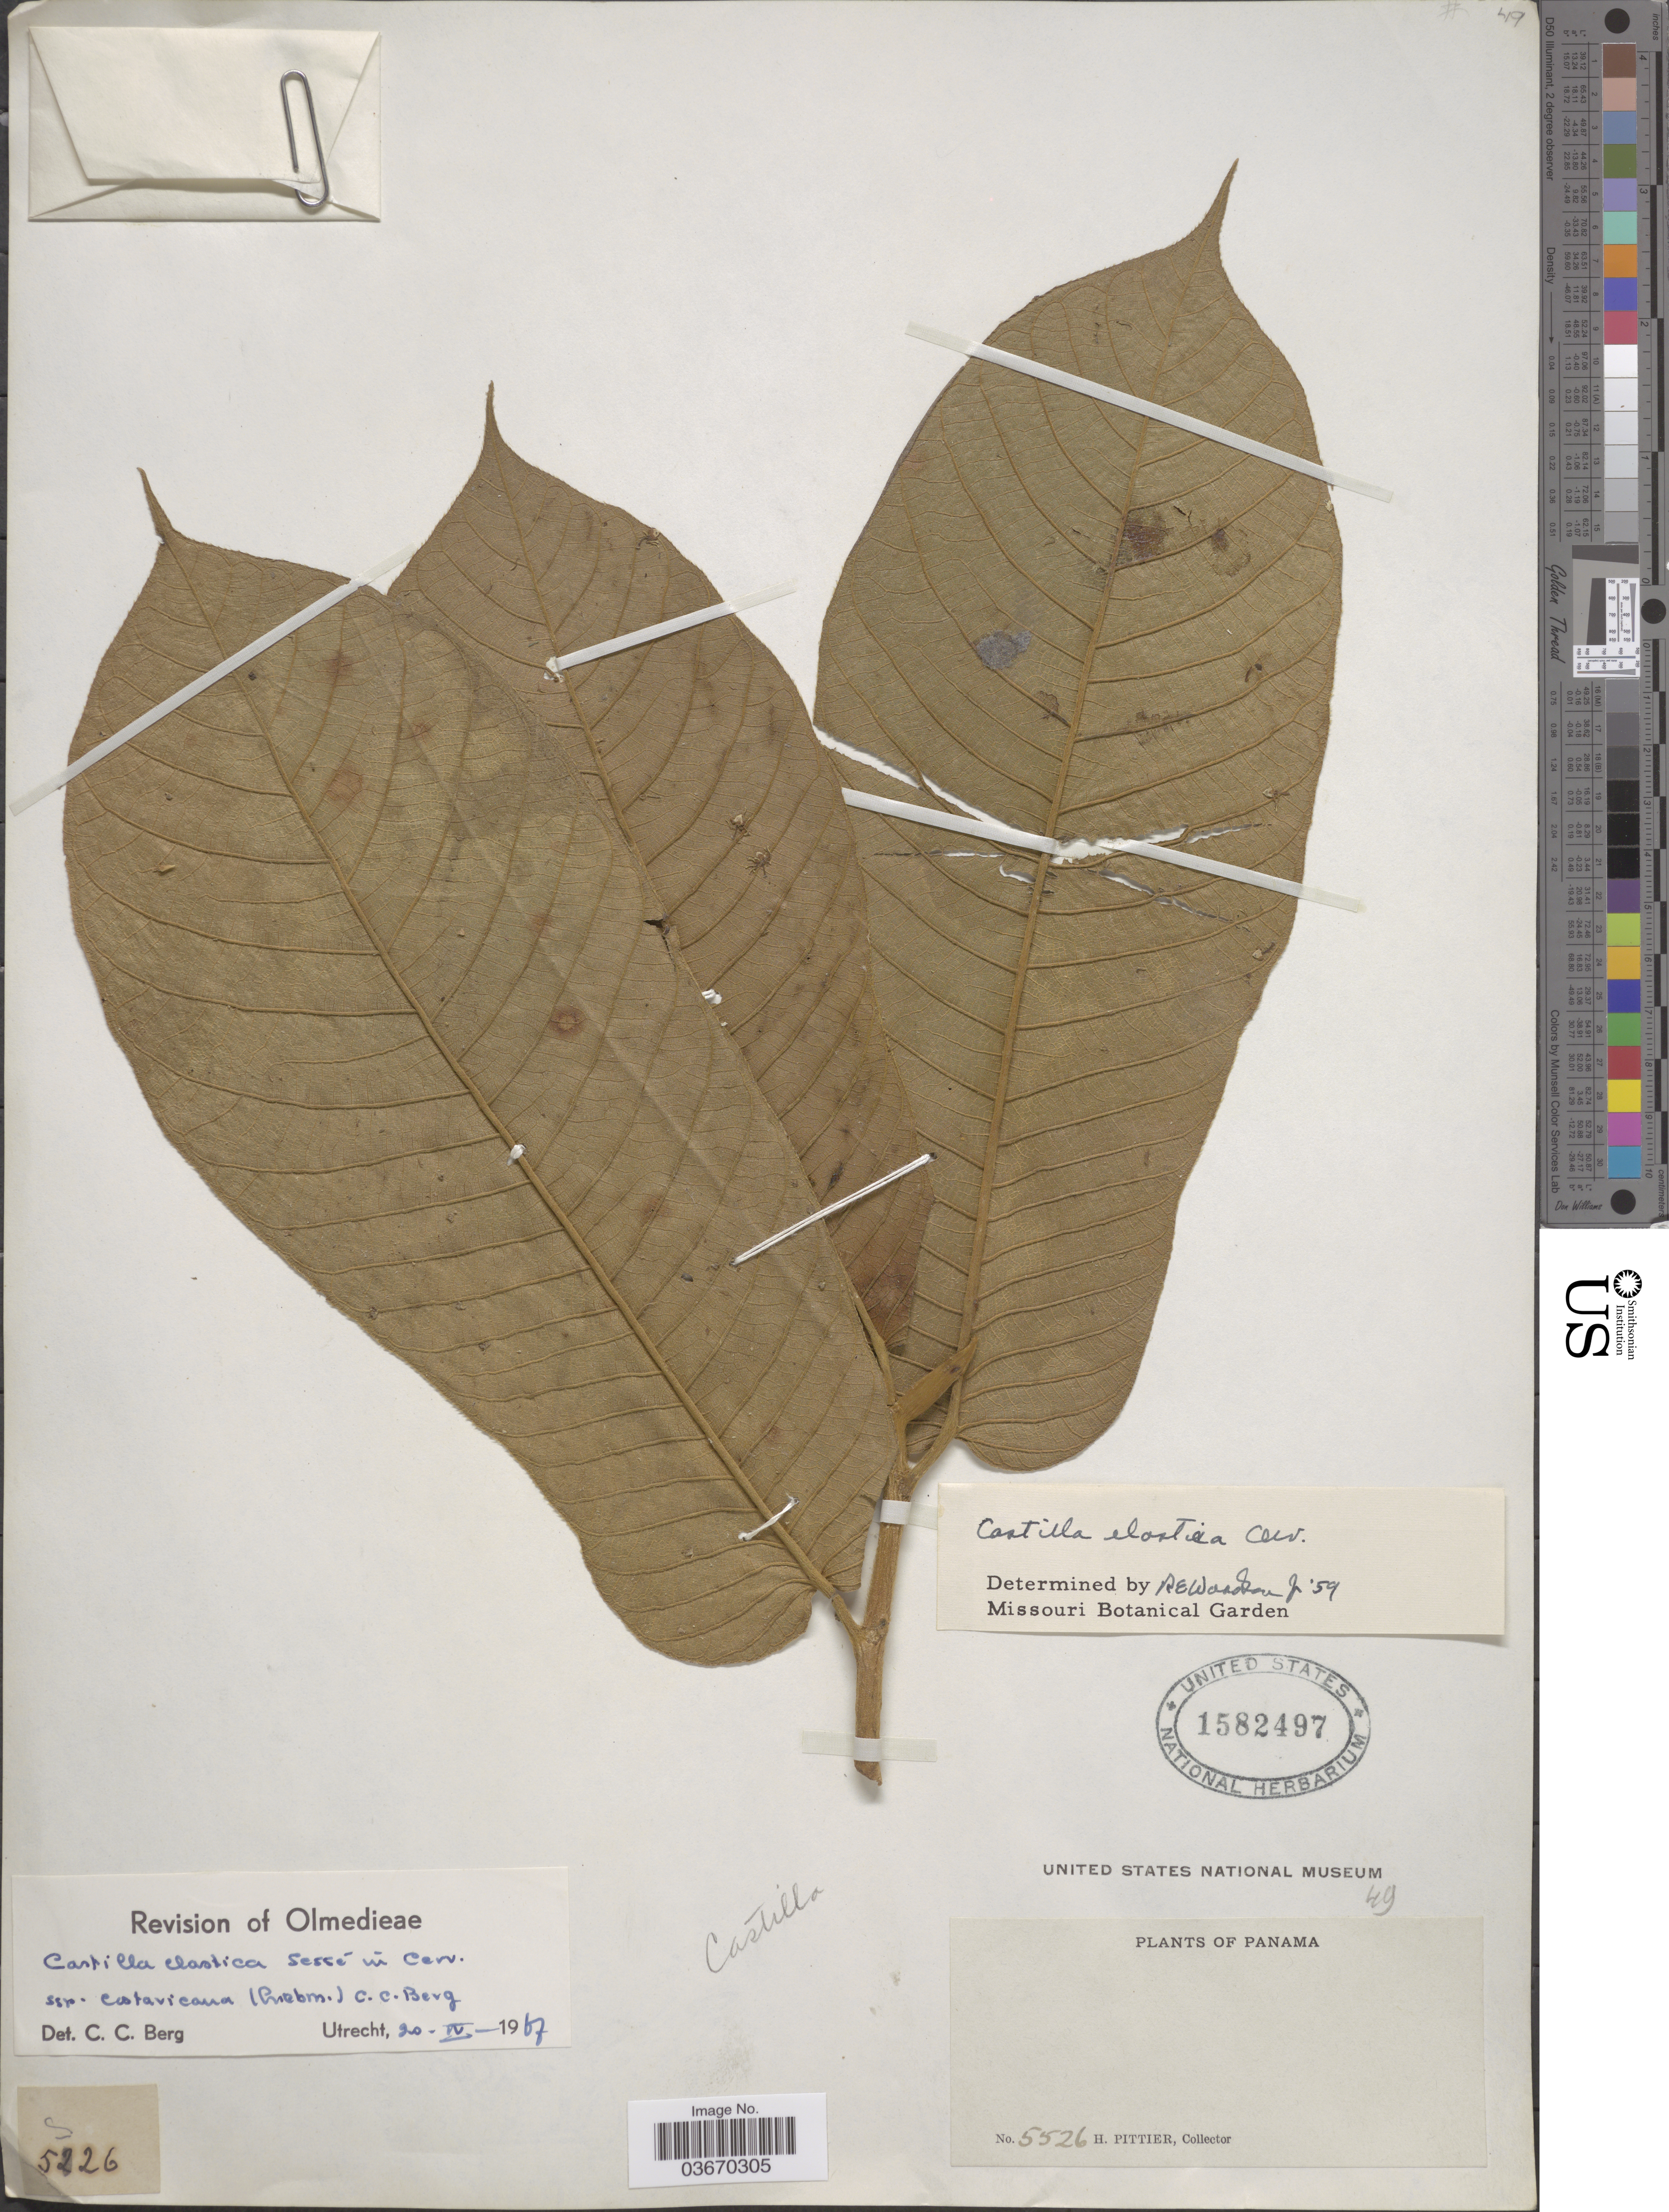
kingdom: Plantae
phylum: Tracheophyta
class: Magnoliopsida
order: Rosales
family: Moraceae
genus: Castilla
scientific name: Castilla elastica subsp. costaricana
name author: (Liebm.) C.C. Berg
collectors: H. F. Pittier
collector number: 5526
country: Panama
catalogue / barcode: US 1582497